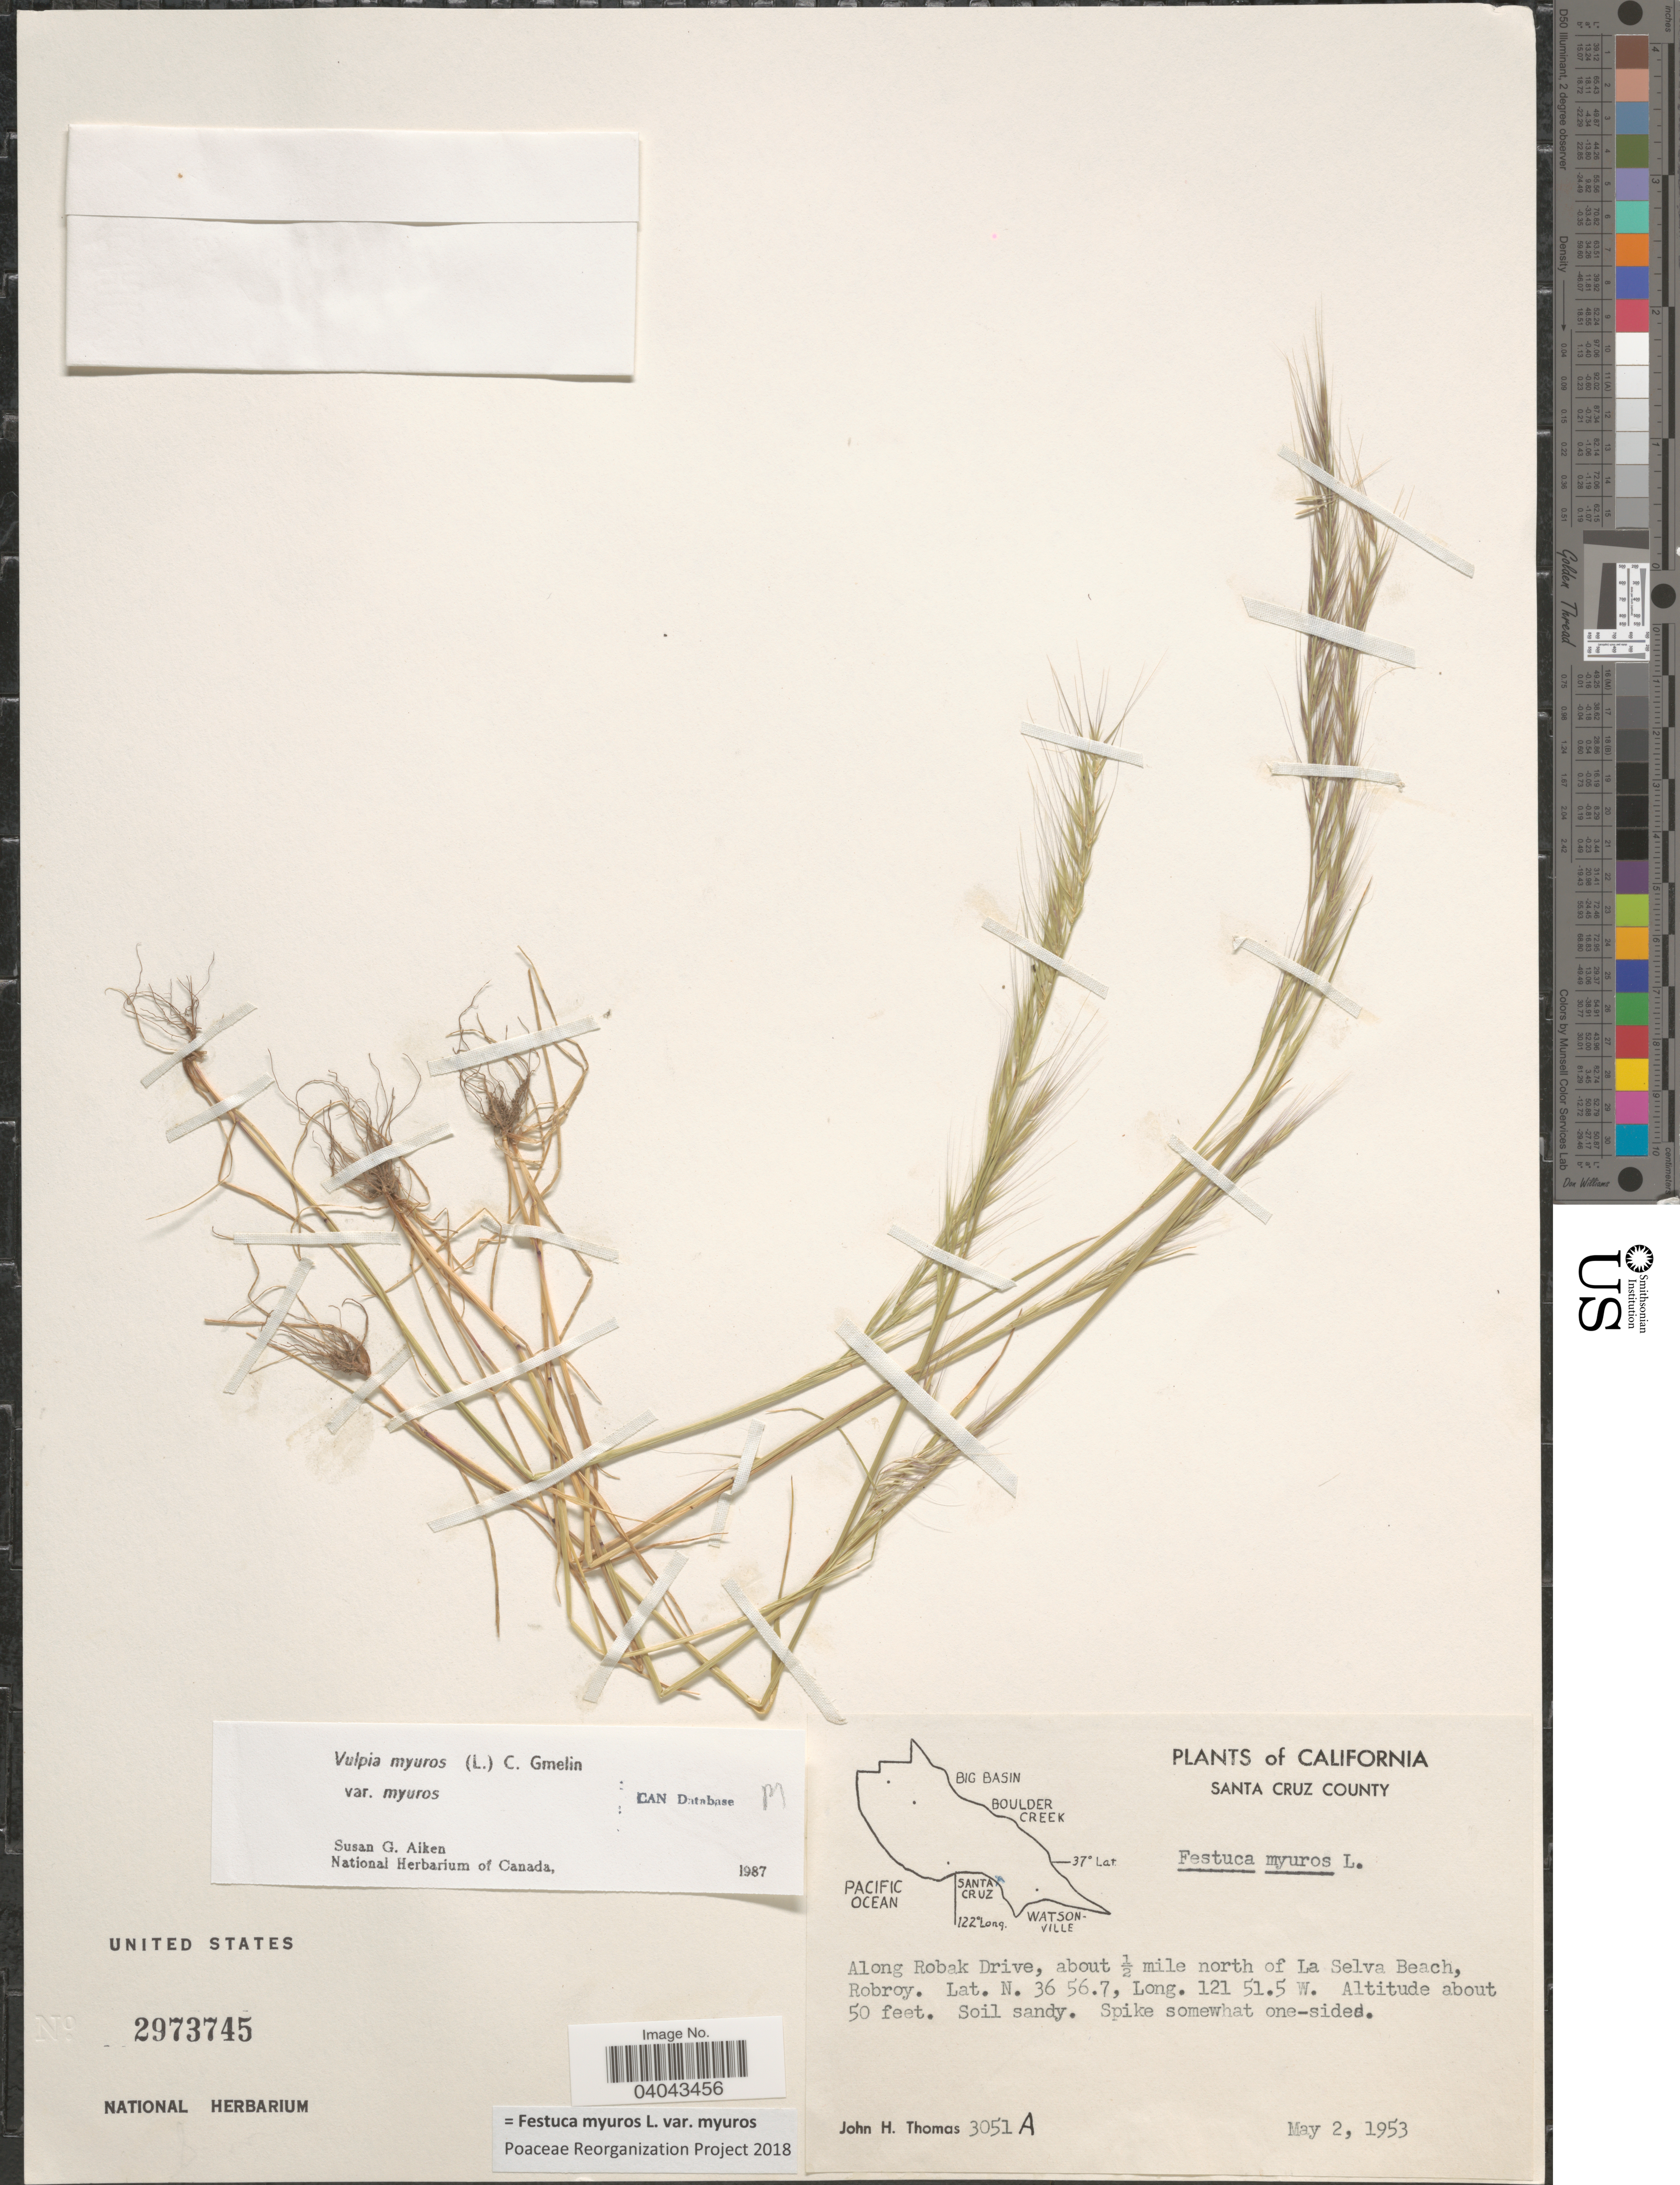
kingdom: Plantae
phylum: Tracheophyta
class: Liliopsida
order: Poales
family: Poaceae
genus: Festuca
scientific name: Festuca myuros var. myuros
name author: L.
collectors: J. H. Thomas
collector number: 3051A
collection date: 1953-05-02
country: United States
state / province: California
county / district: Santa Cruz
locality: Santa Cruz County. Along Robak Drive, about ½ mile north of La Selva Beach, Robroy.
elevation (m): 15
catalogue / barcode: US 2973745